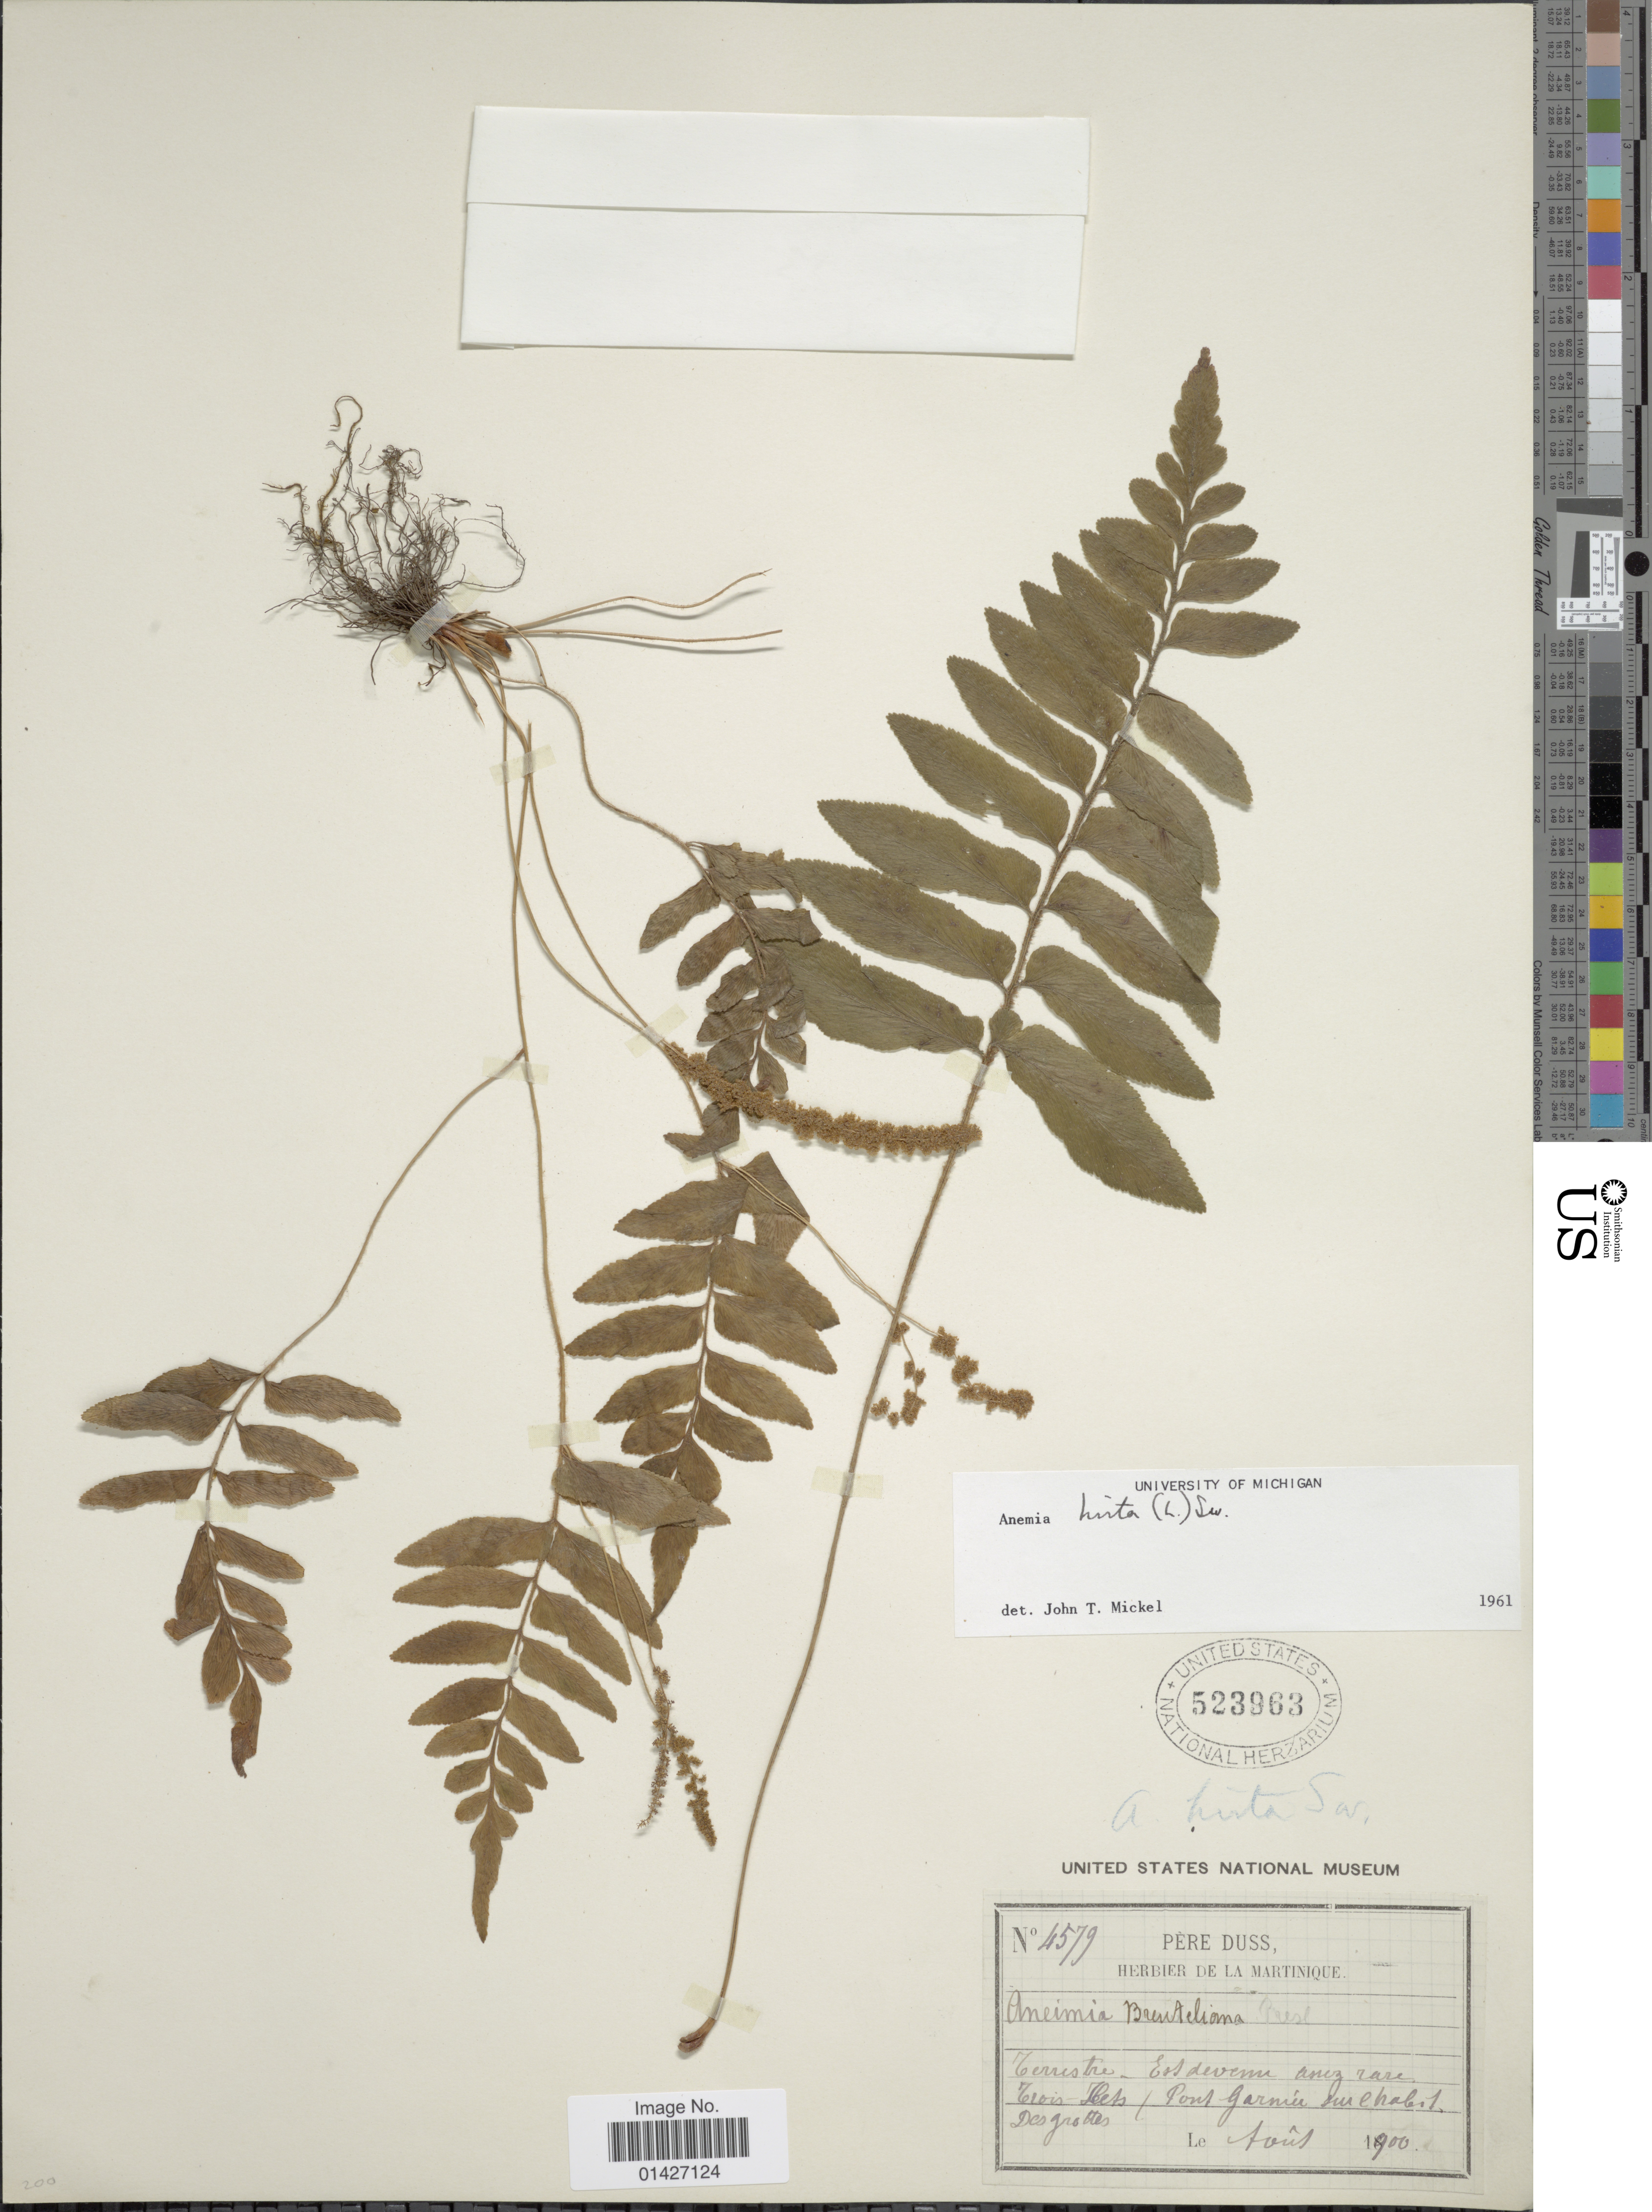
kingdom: Plantae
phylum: Tracheophyta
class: Polypodiopsida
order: Schizaeales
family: Anemiaceae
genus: Anemia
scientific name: Anemia hirta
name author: (L.) Sw.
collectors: Père Duss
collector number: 45790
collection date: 1900-08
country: Martinique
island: Martinique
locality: Trois-Îlets/ Pont Garnier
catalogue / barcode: US 523963